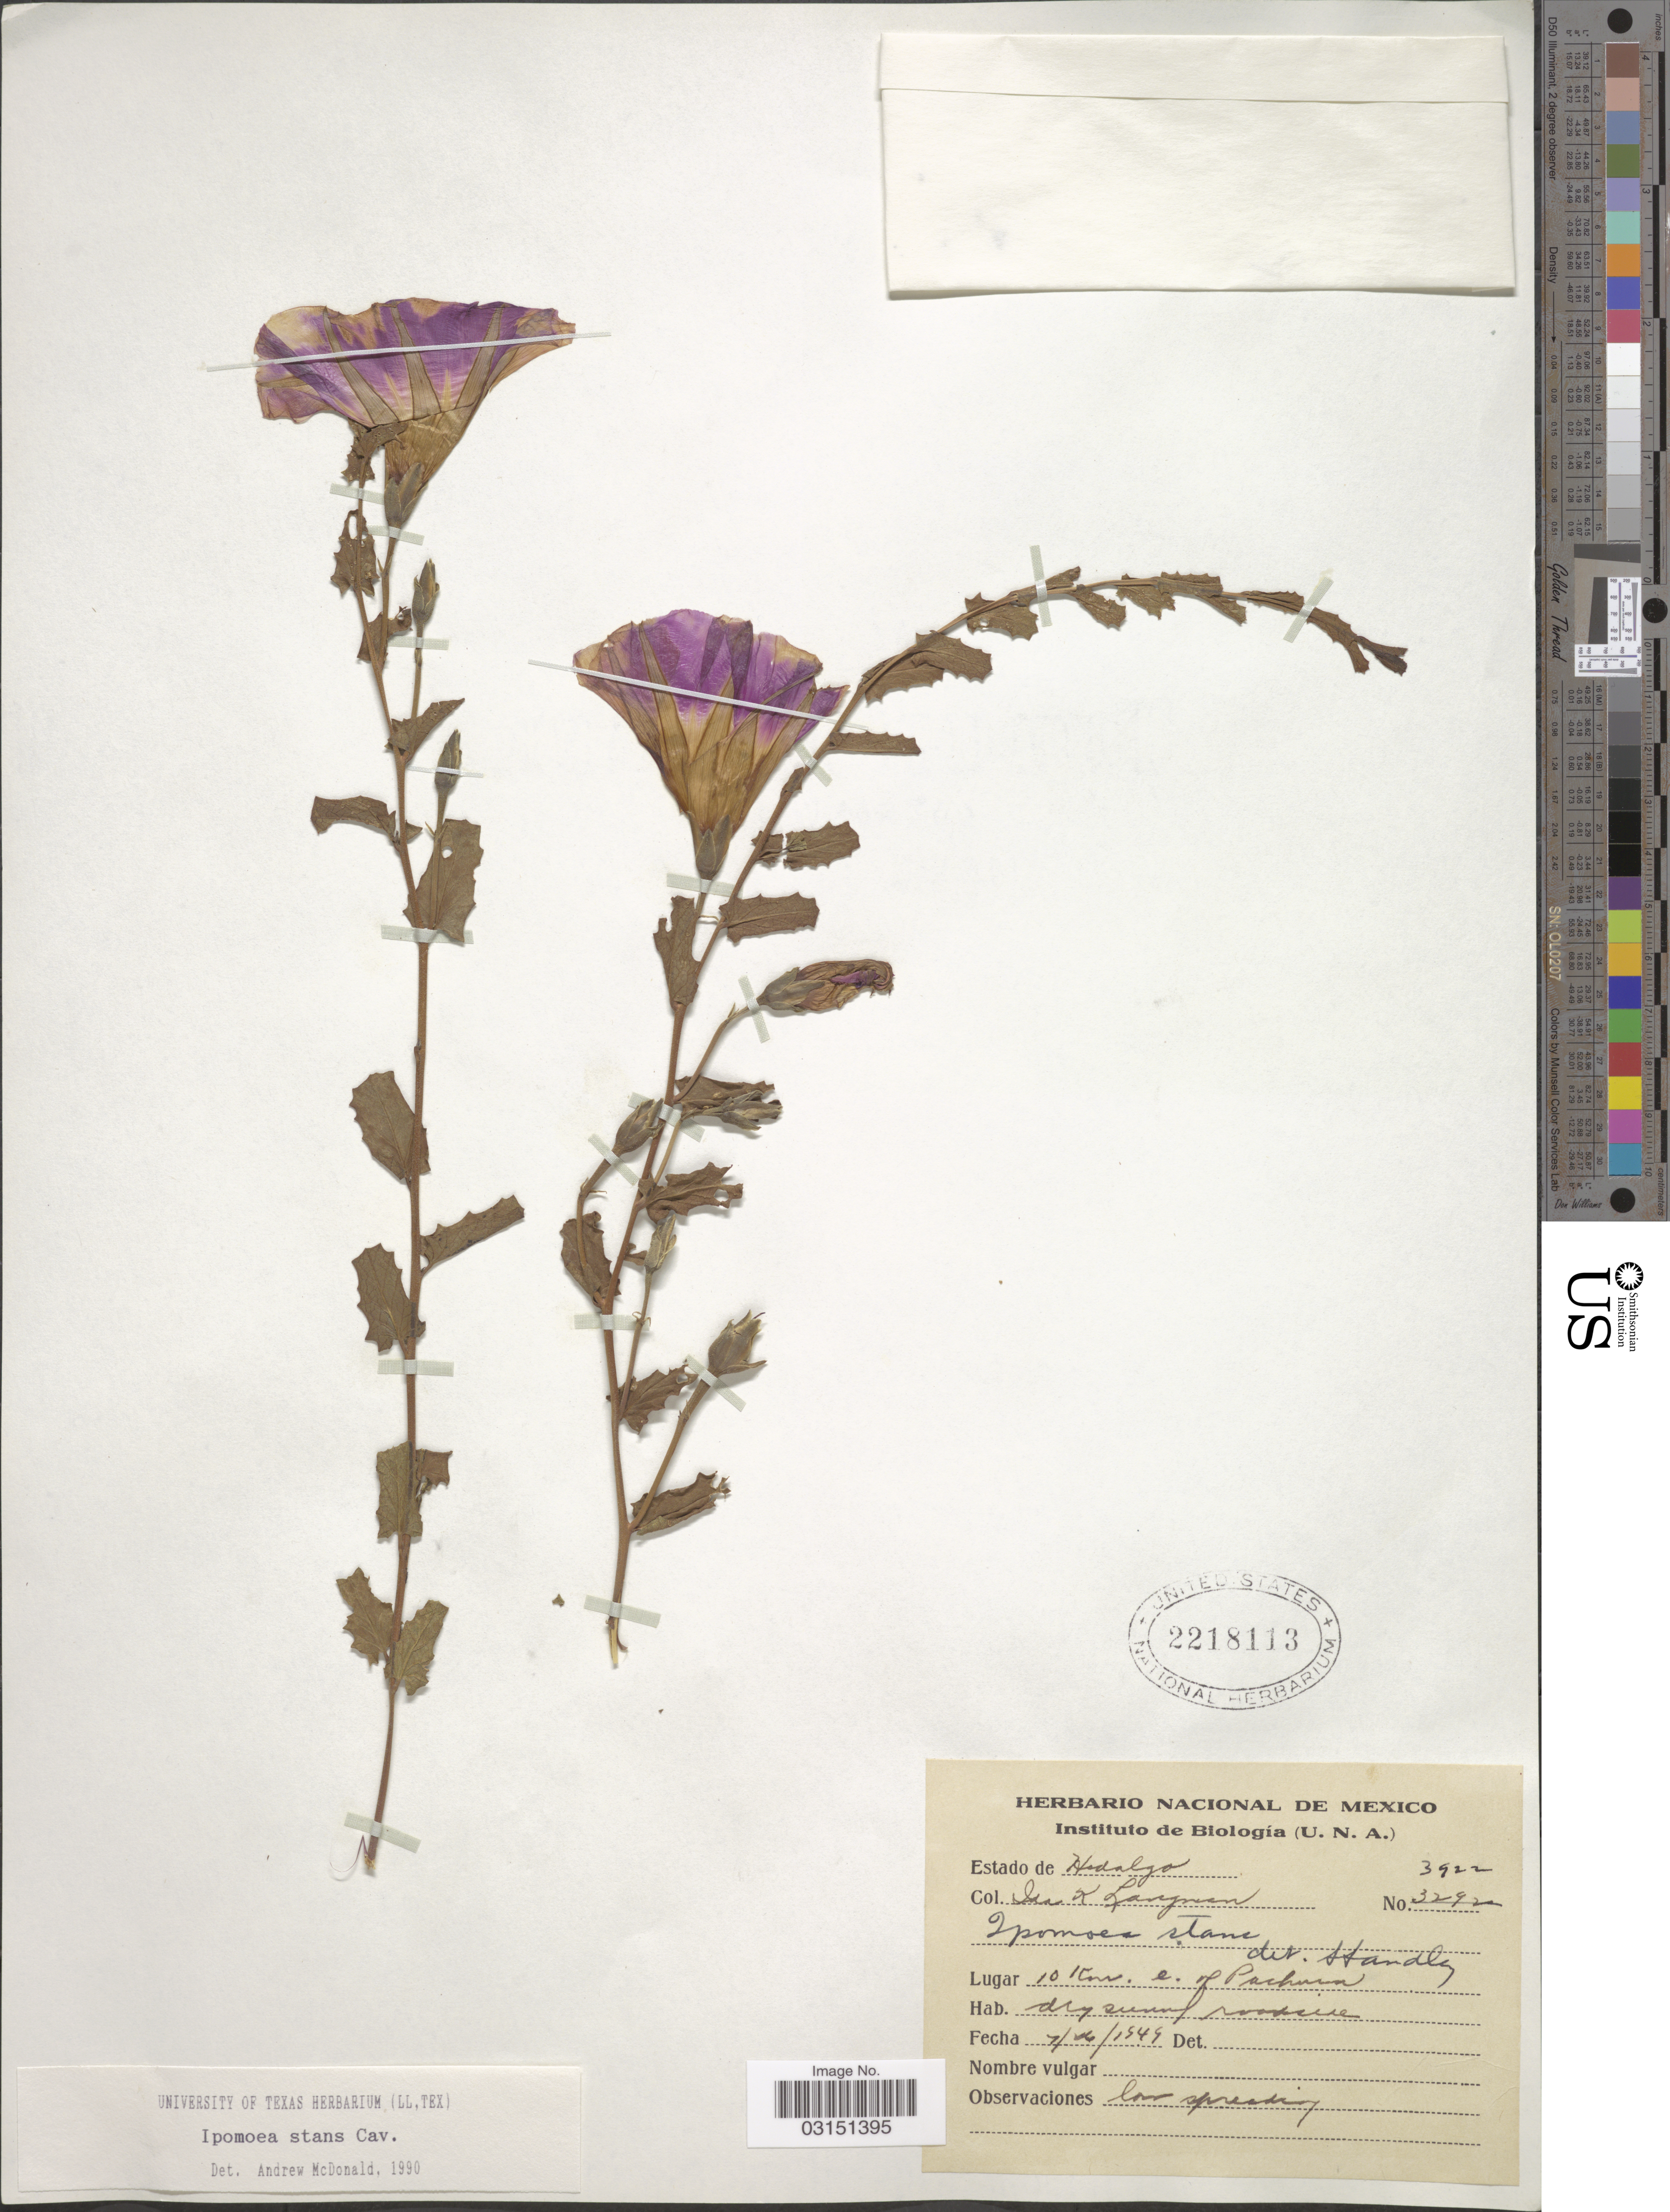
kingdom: Plantae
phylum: Tracheophyta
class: Magnoliopsida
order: Solanales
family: Convolvulaceae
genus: Ipomoea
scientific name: Ipomoea stans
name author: Cav.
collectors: I. K. Langman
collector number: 3922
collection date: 1949-07-26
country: Mexico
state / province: Hidalgo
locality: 10 Km. e. of Pachuca.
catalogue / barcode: US 2218113